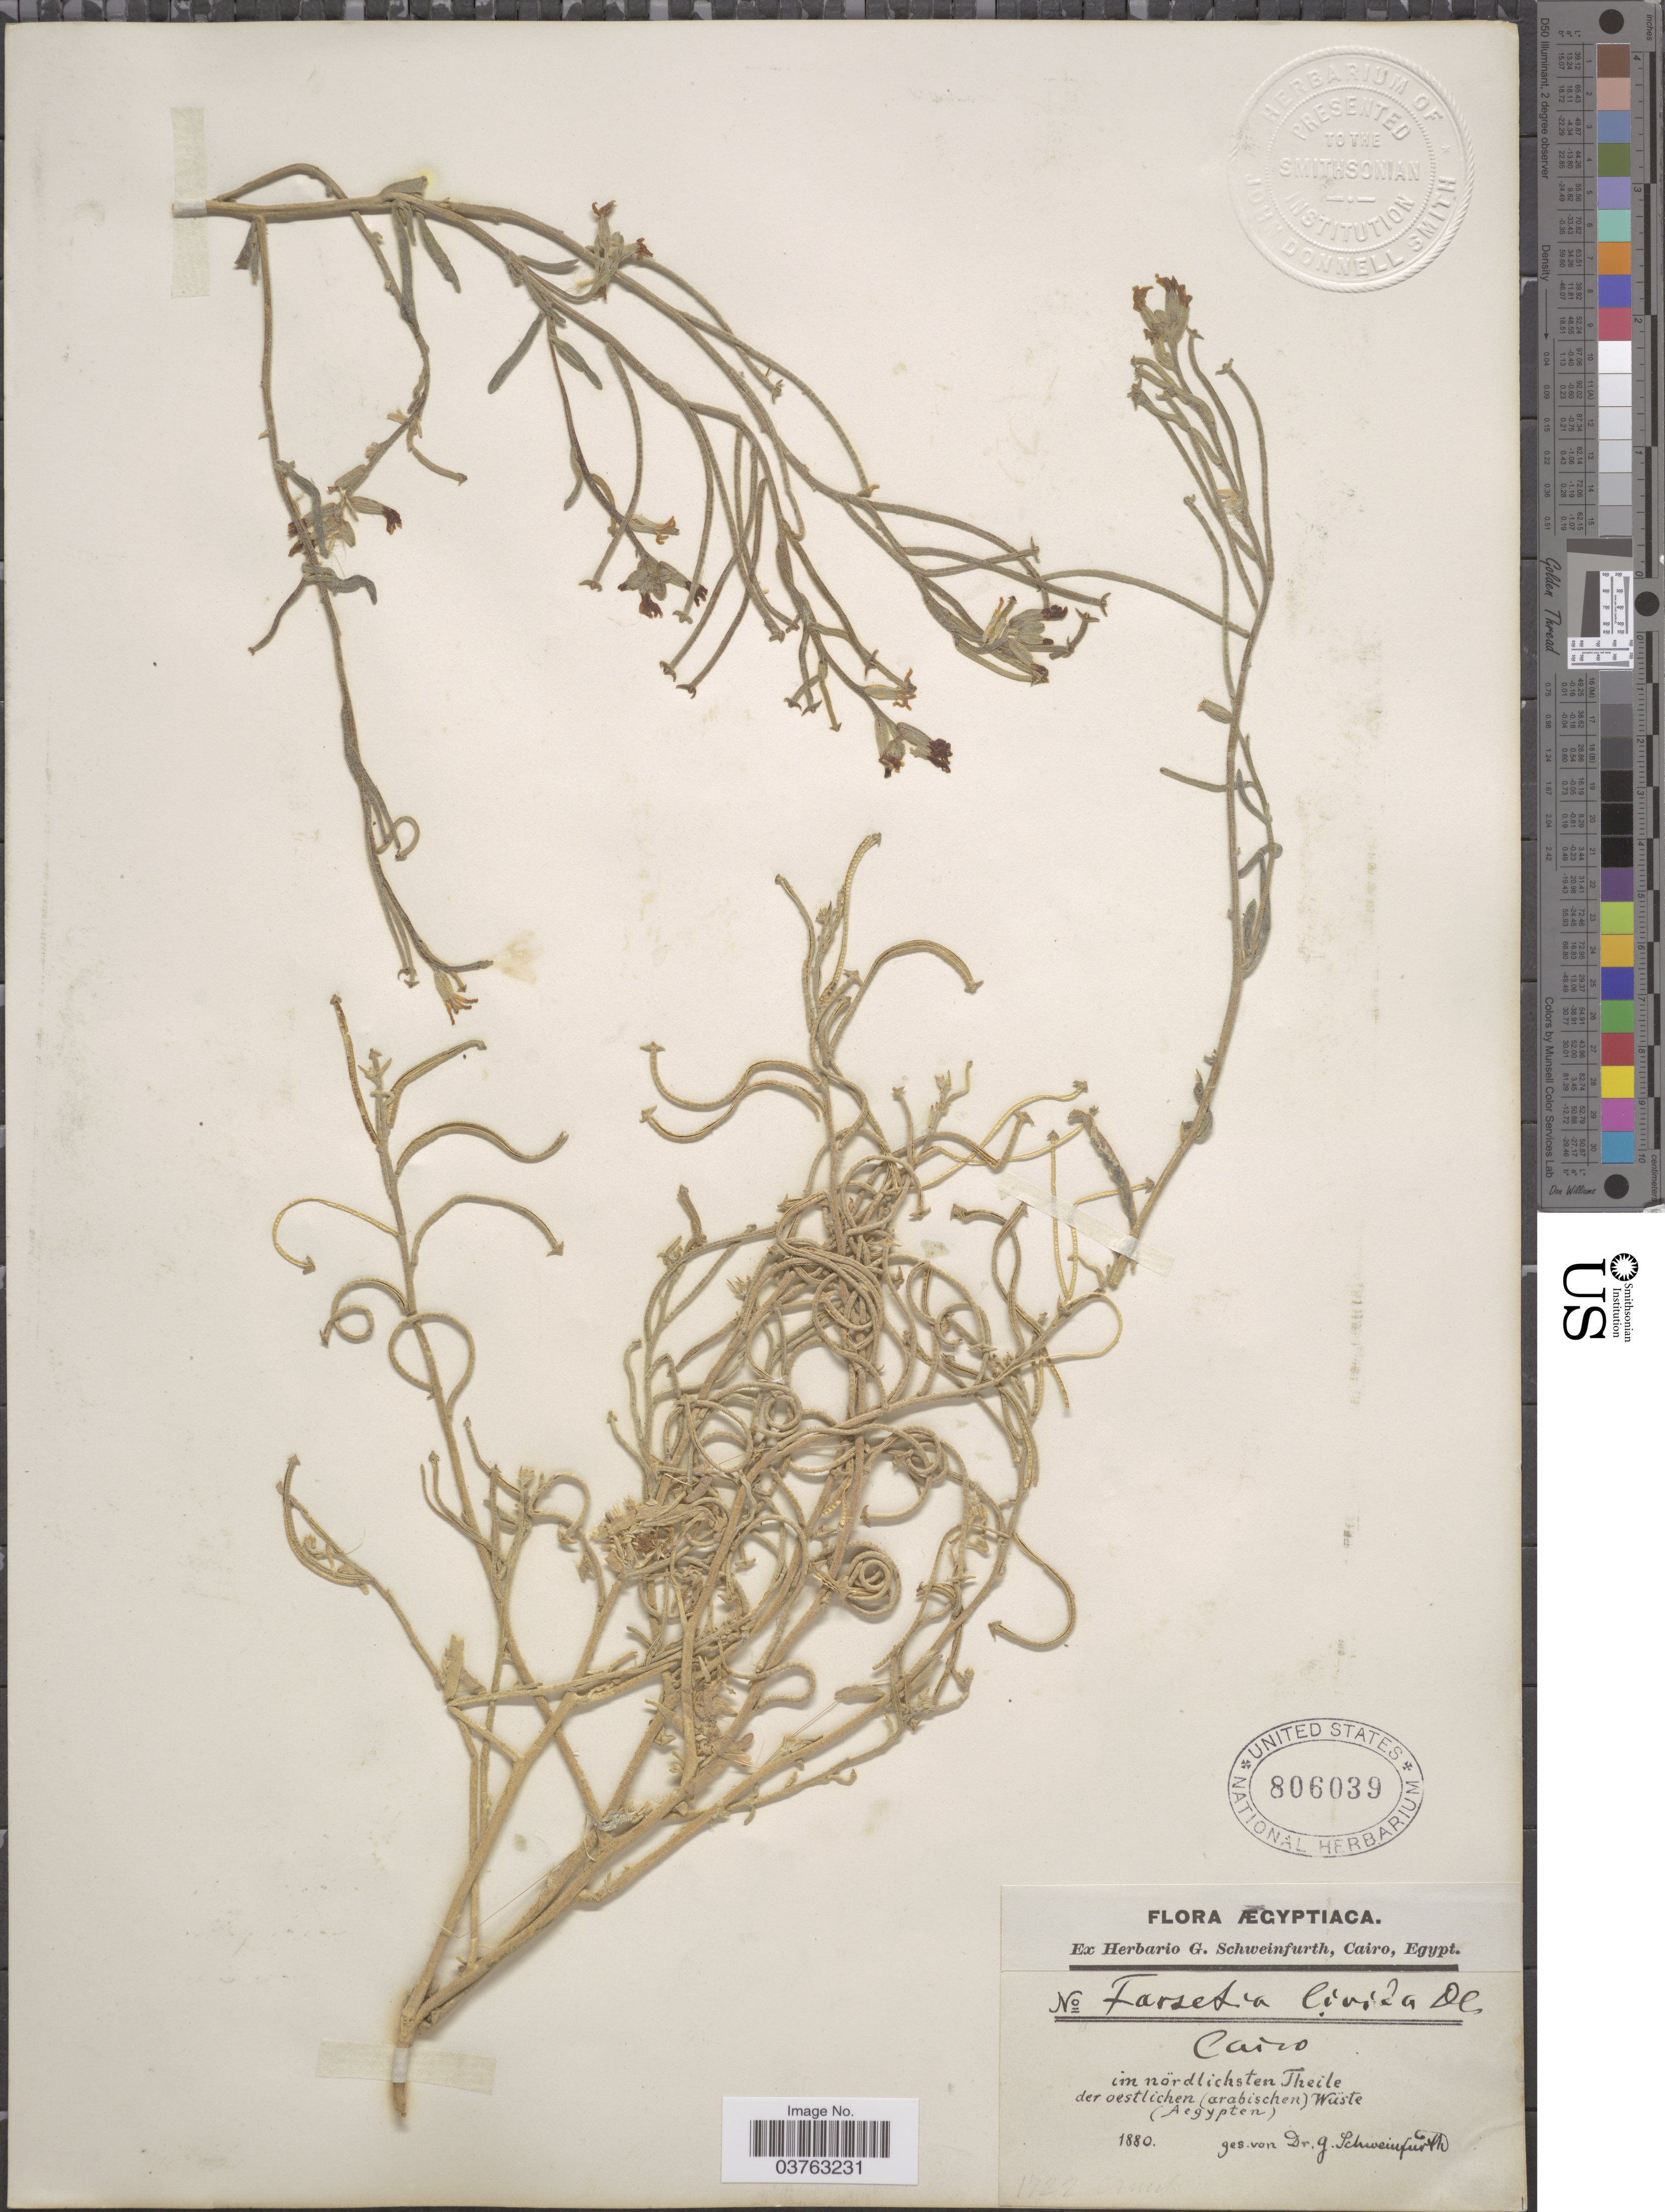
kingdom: Plantae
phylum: Tracheophyta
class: Magnoliopsida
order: Brassicales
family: Brassicaceae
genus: Farsetia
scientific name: Farsetia livida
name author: DC.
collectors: G. A. Schweinfurth (herbarium)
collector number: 1722*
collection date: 1880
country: Egypt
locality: Ægyptiaca. Cairo. Im nördlichsten Theile der oestlichten (arabischen) Wüste (Aegypten).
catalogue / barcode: US 806039